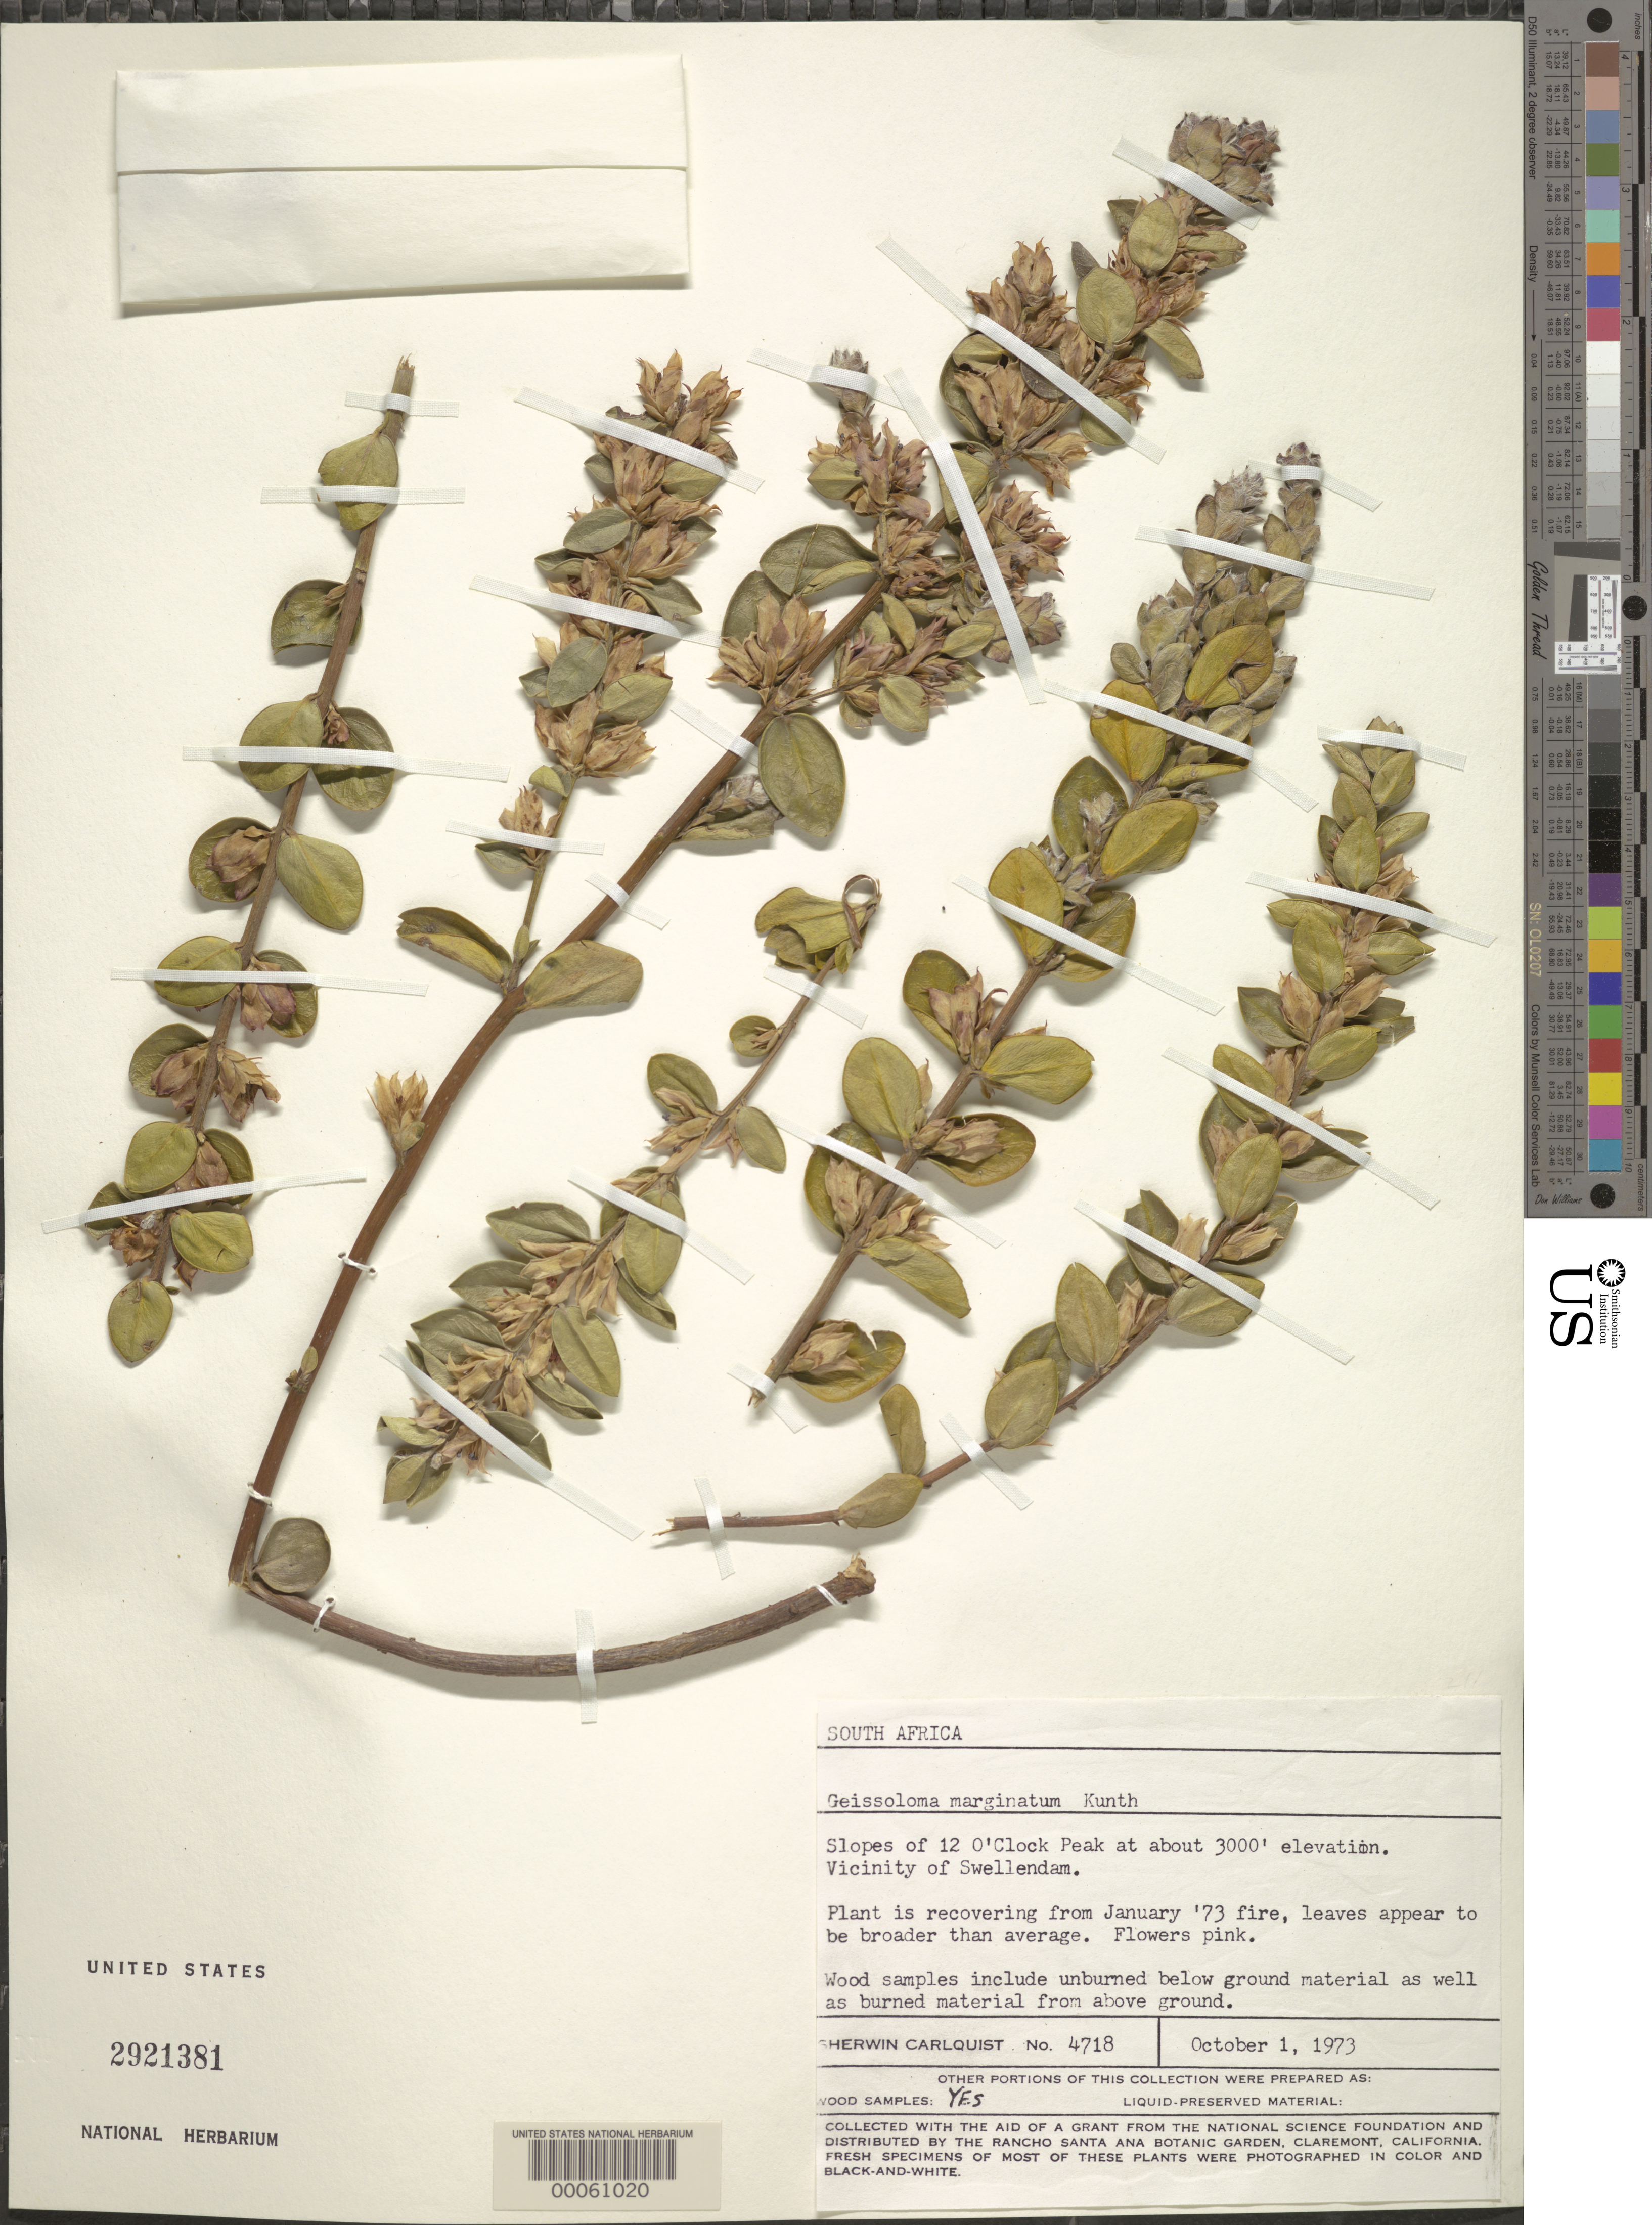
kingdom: Plantae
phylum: Tracheophyta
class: Magnoliopsida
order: Crossosomatales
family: Geissolomataceae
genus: Geissoloma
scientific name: Geissoloma marginatum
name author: A. Juss.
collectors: S. Carlquist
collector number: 4718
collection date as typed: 01 Oct 1973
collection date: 1973-10-01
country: South Africa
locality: Vicinity of swellendam, slopes of 12 o'clock peak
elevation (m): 914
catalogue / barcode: US 2921381